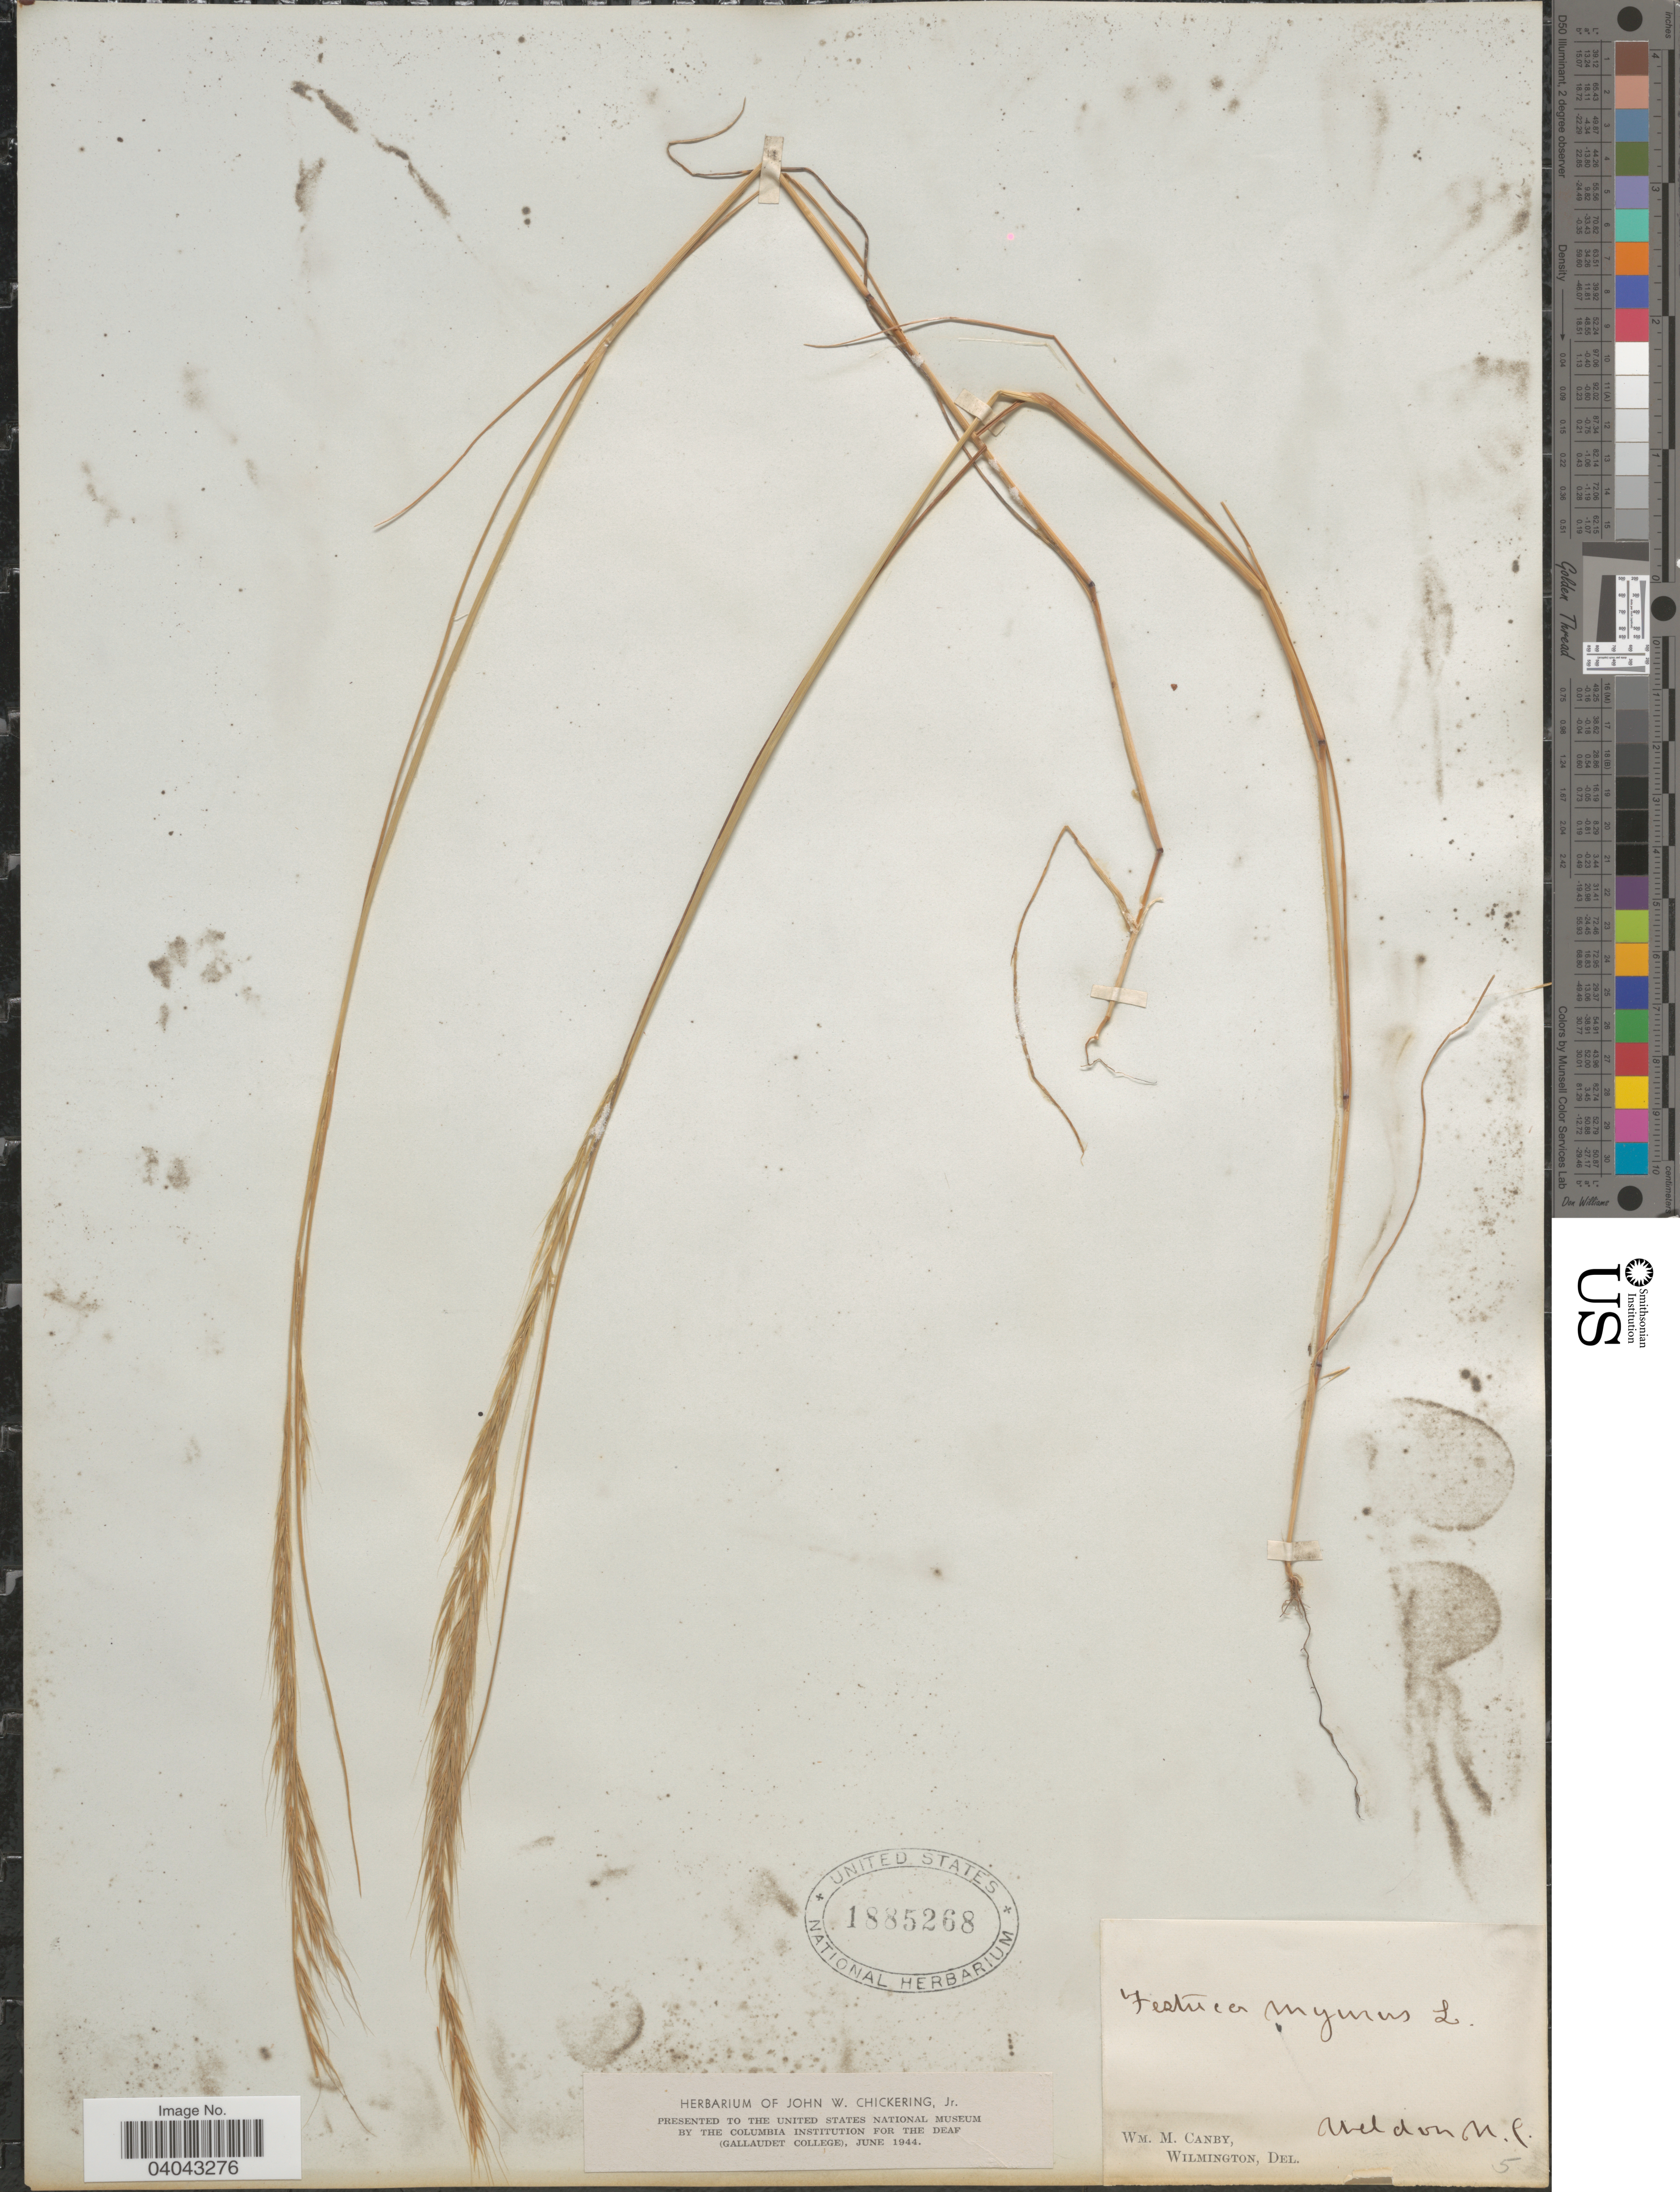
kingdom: Plantae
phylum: Tracheophyta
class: Liliopsida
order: Poales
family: Poaceae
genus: Festuca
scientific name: Festuca myuros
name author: L.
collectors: W. M. Canby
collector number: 5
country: United States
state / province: North Carolina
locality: Weldon.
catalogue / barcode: US 1885268